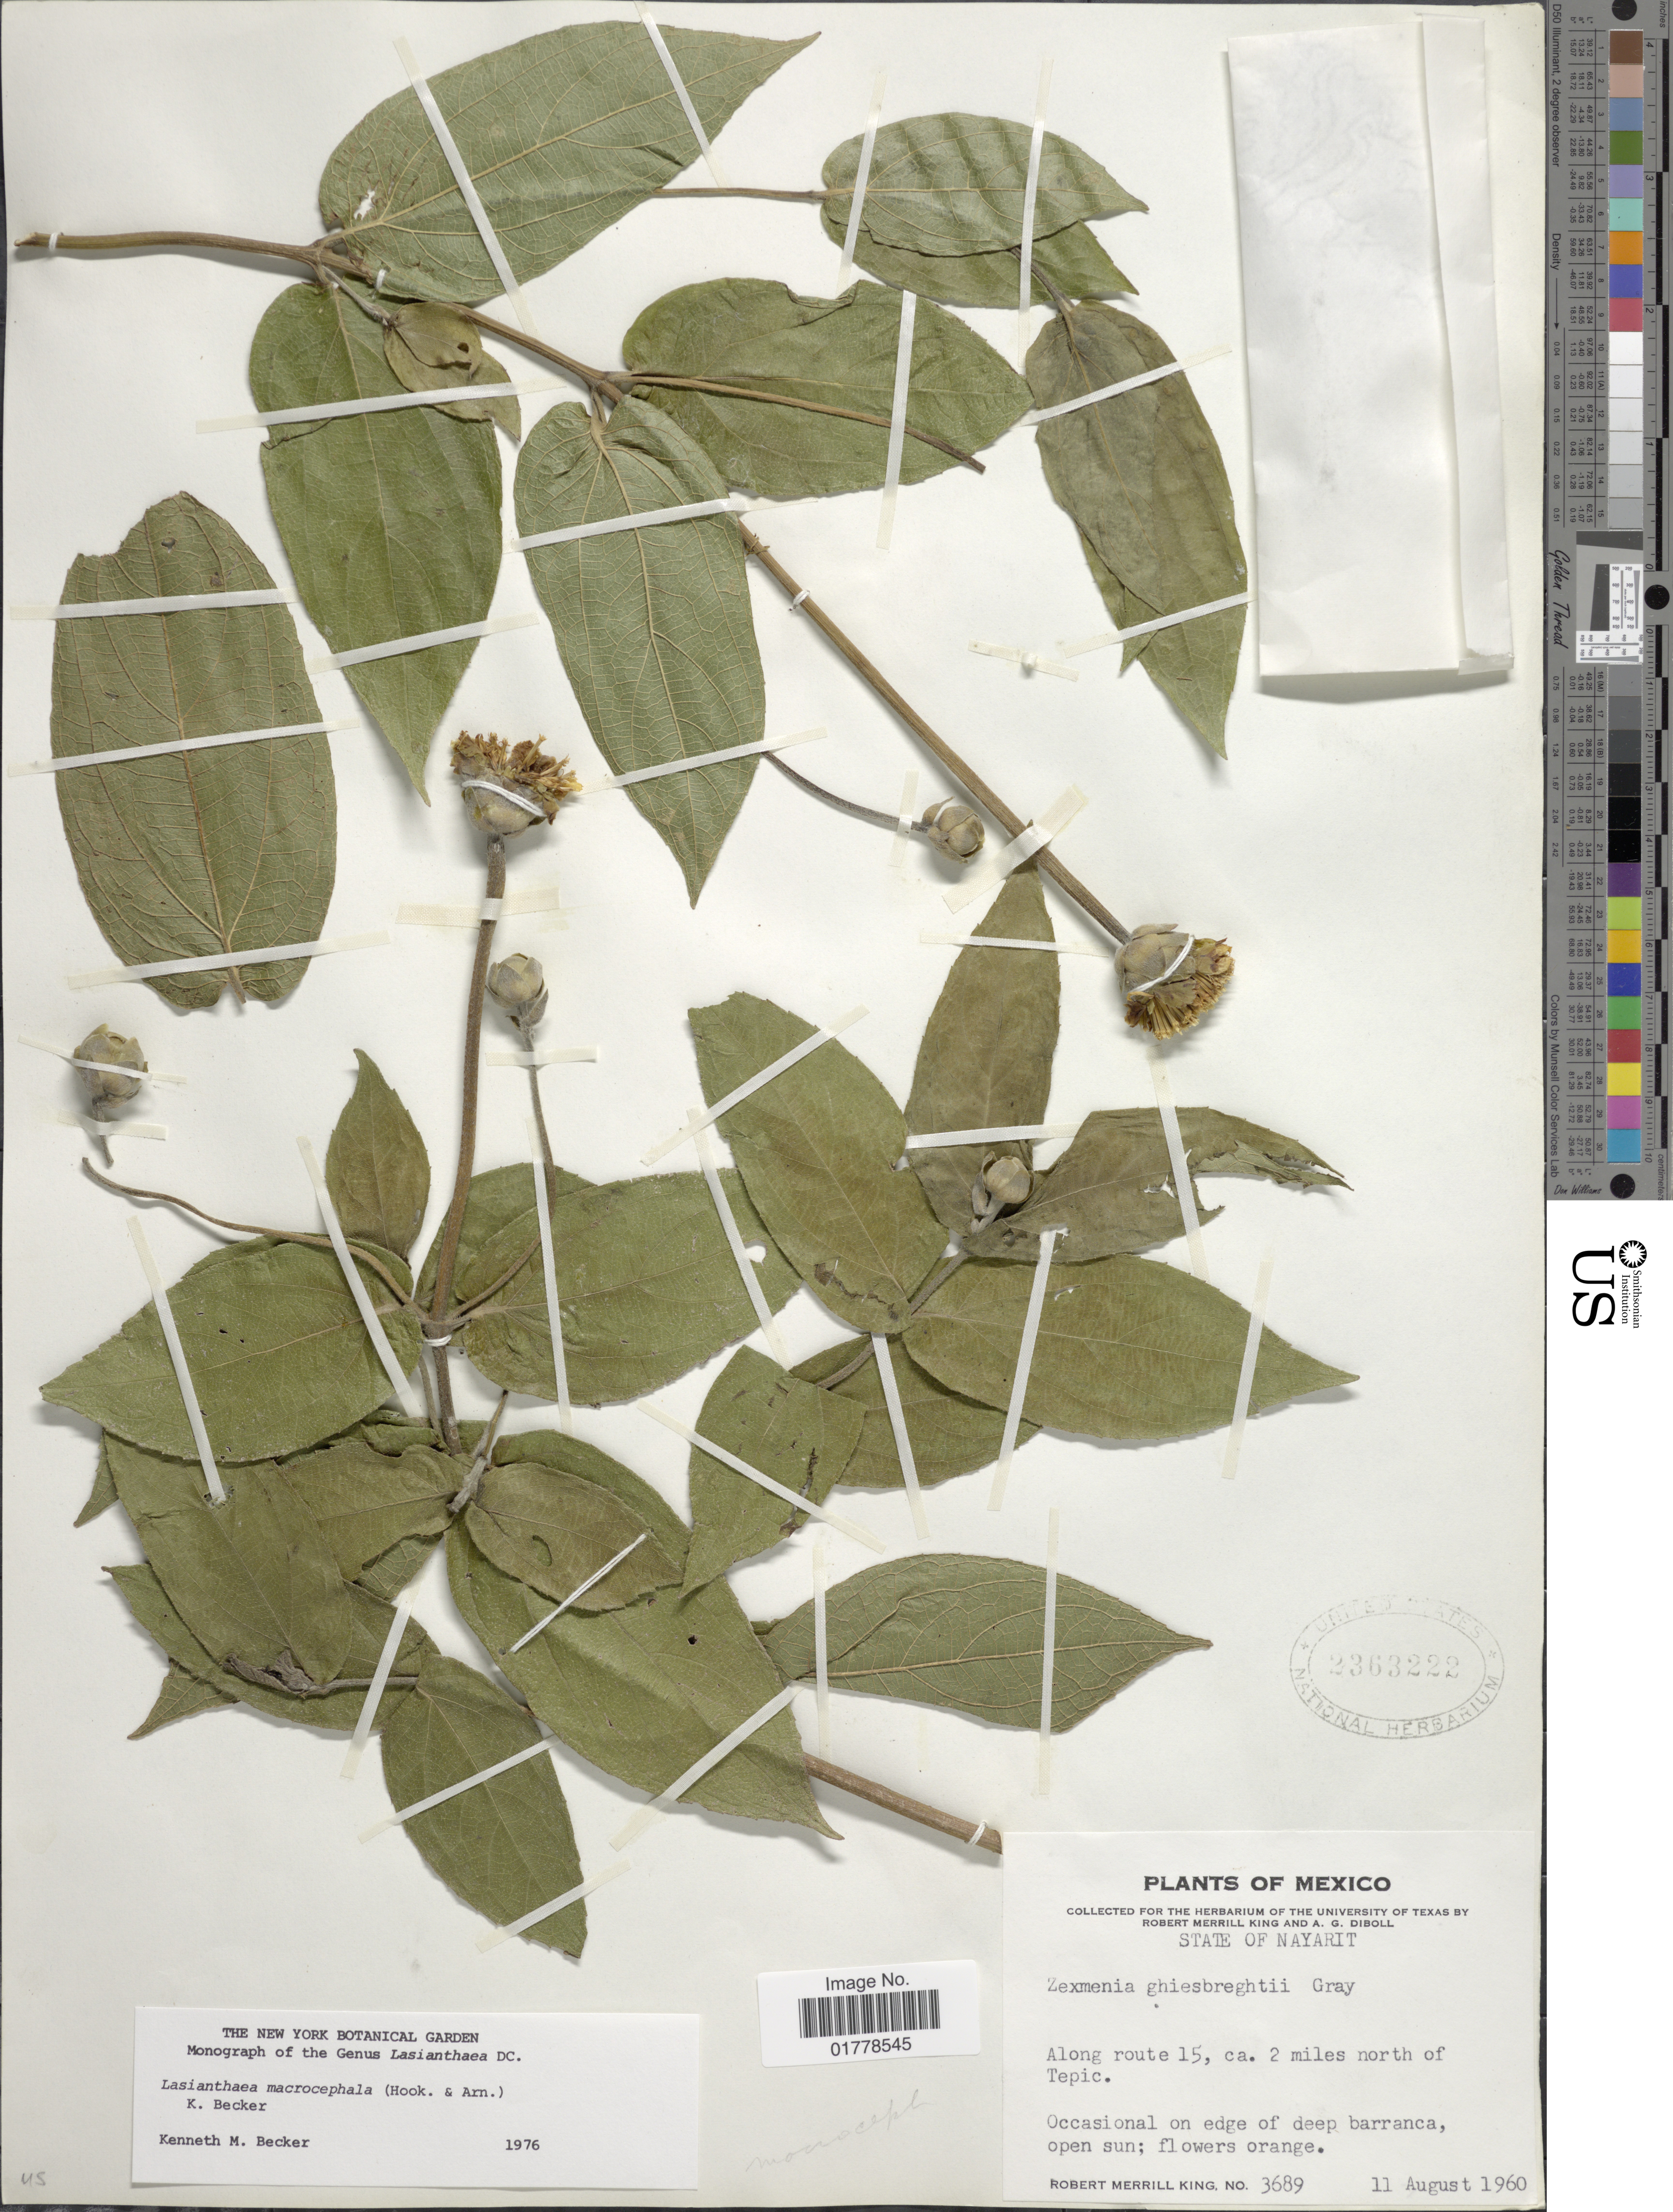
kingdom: Plantae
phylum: Tracheophyta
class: Magnoliopsida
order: Asterales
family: Asteraceae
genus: Lasianthaea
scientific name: Lasianthaea macrocephala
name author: (Hook. & Arn.) K.M. Becker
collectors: R. M. King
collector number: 3689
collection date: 1960-08-11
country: Mexico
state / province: Nayarit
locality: State of Nayarit. Along route 15, ca. 2 miles north of Tepic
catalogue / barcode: US 2363222